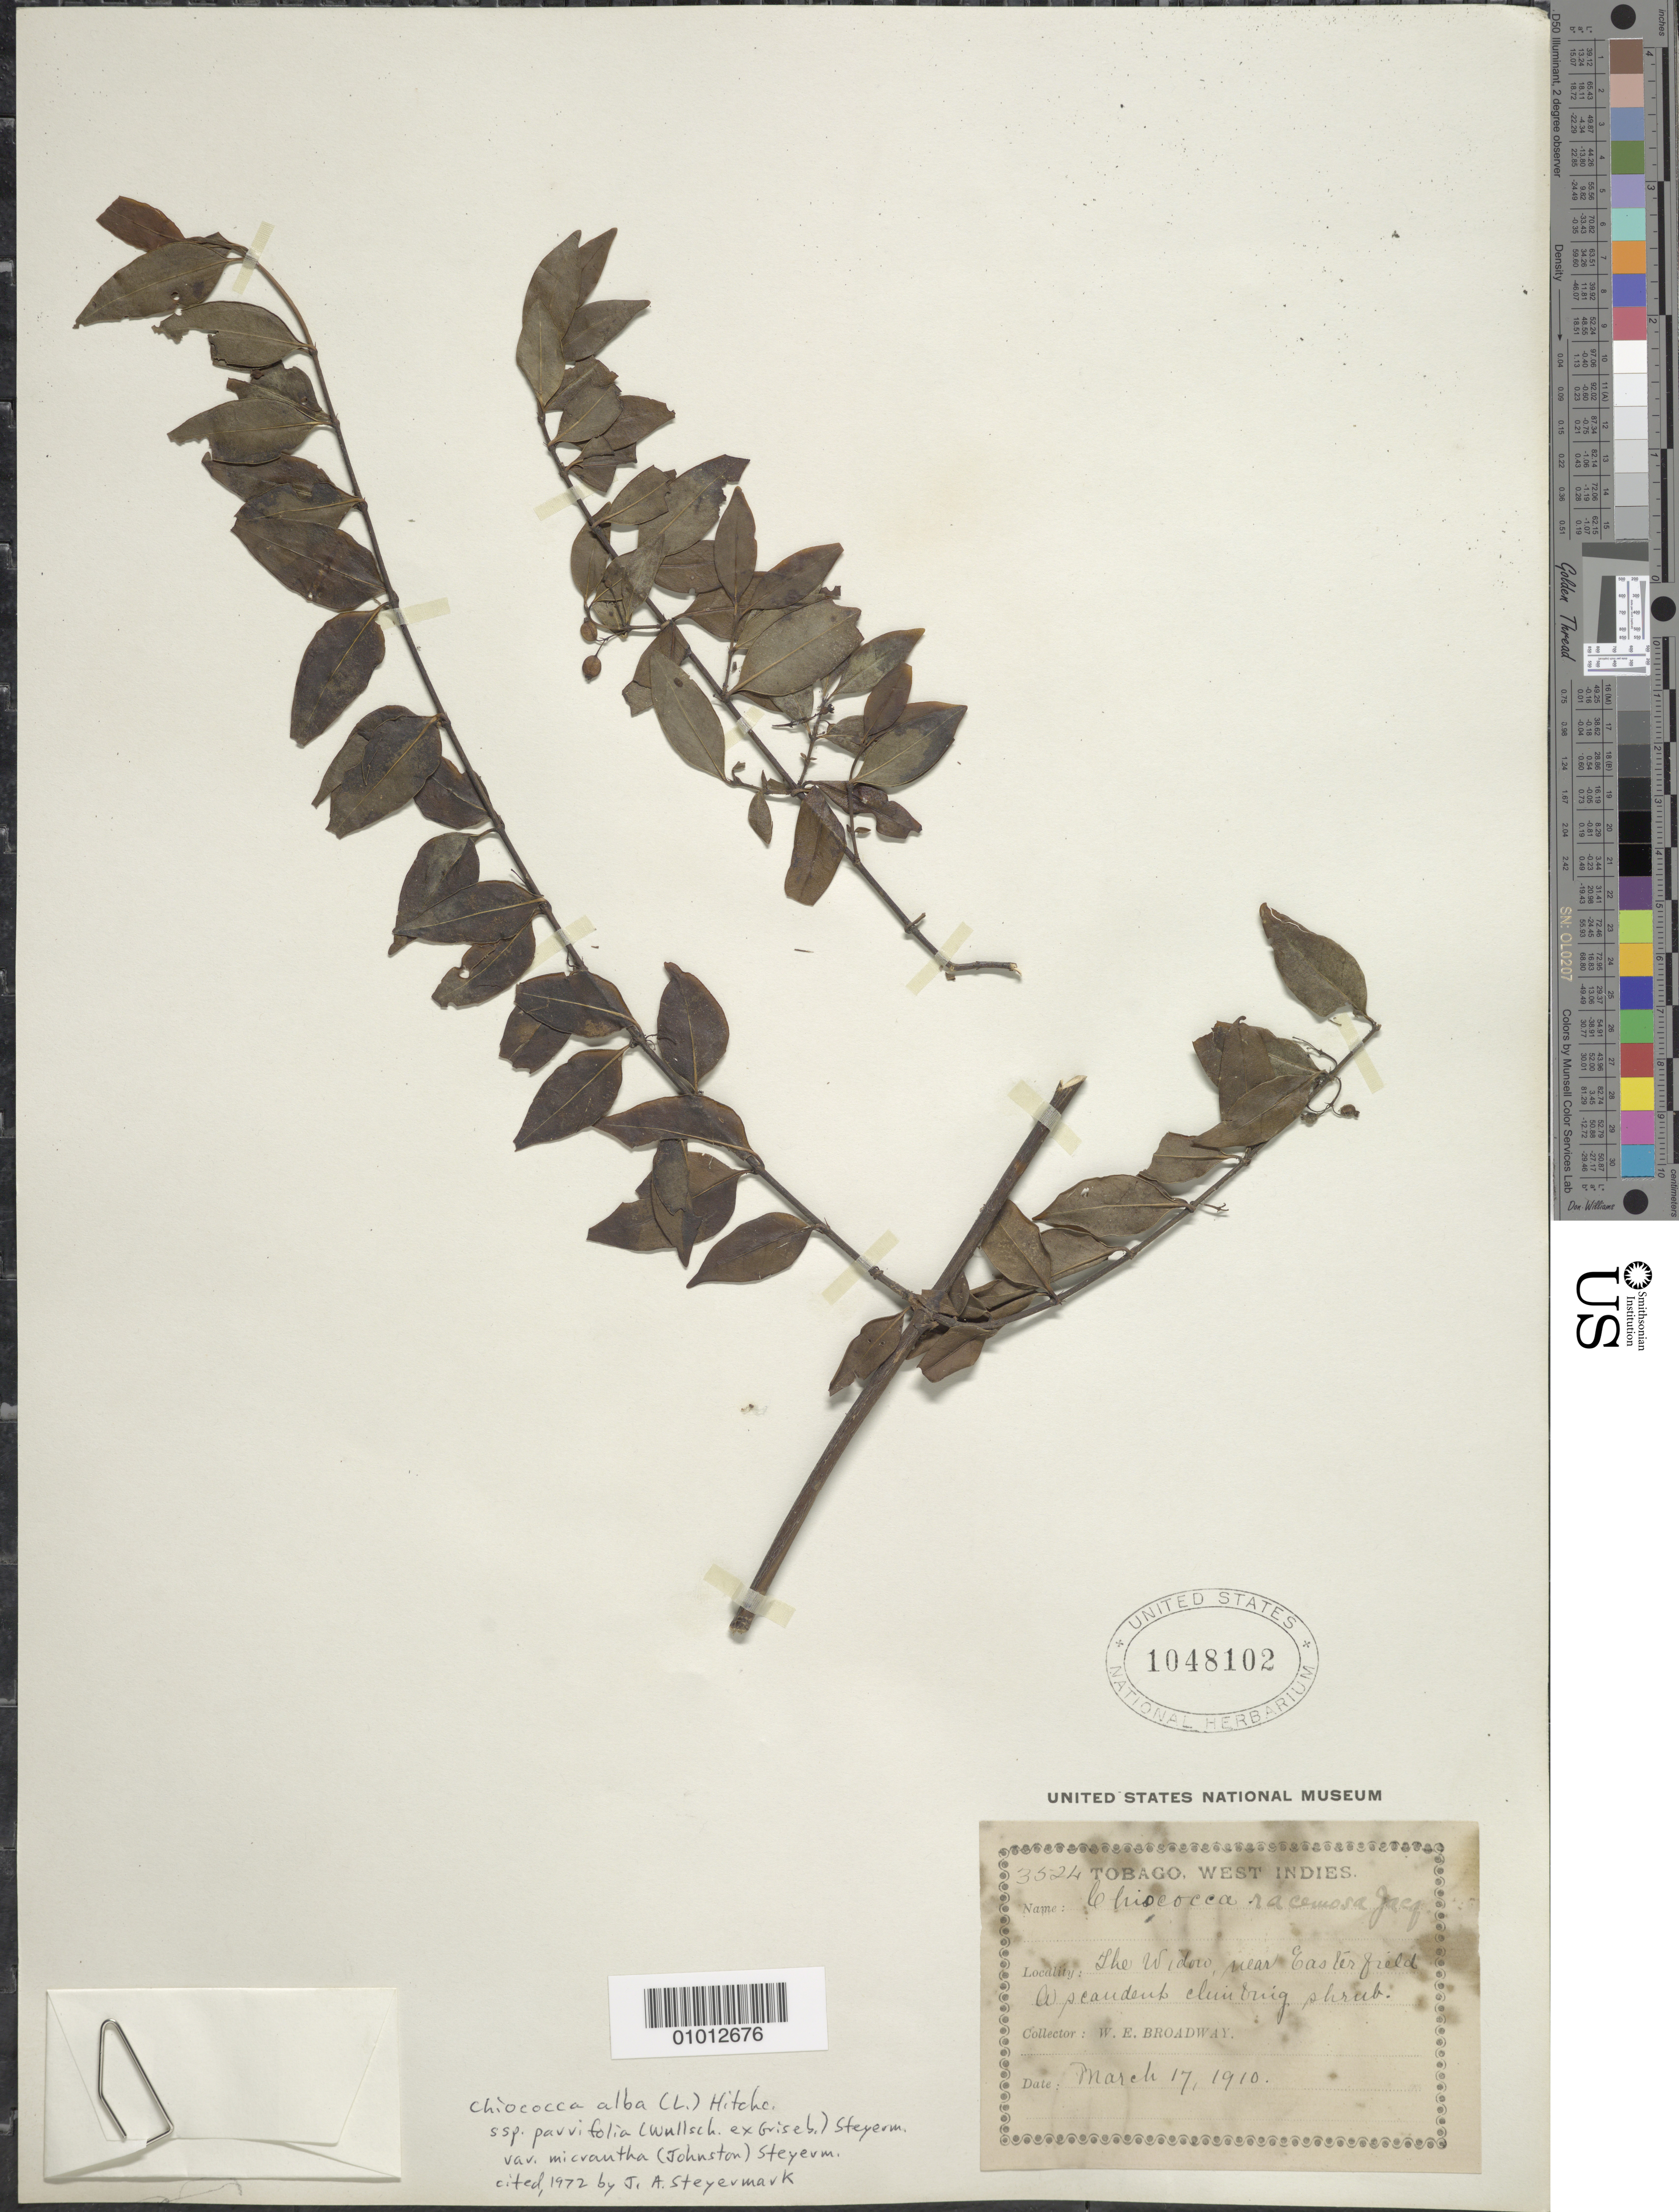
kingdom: Plantae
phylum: Tracheophyta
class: Magnoliopsida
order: Gentianales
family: Rubiaceae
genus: Chiococca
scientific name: Chiococca alba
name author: (L.) Hitchc.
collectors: W. E. Broadway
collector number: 3524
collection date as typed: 17 Mar 1910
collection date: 1910-03-17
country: Trinidad and Tobago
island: Tobago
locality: The Widow near Easter fields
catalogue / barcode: US 1048102